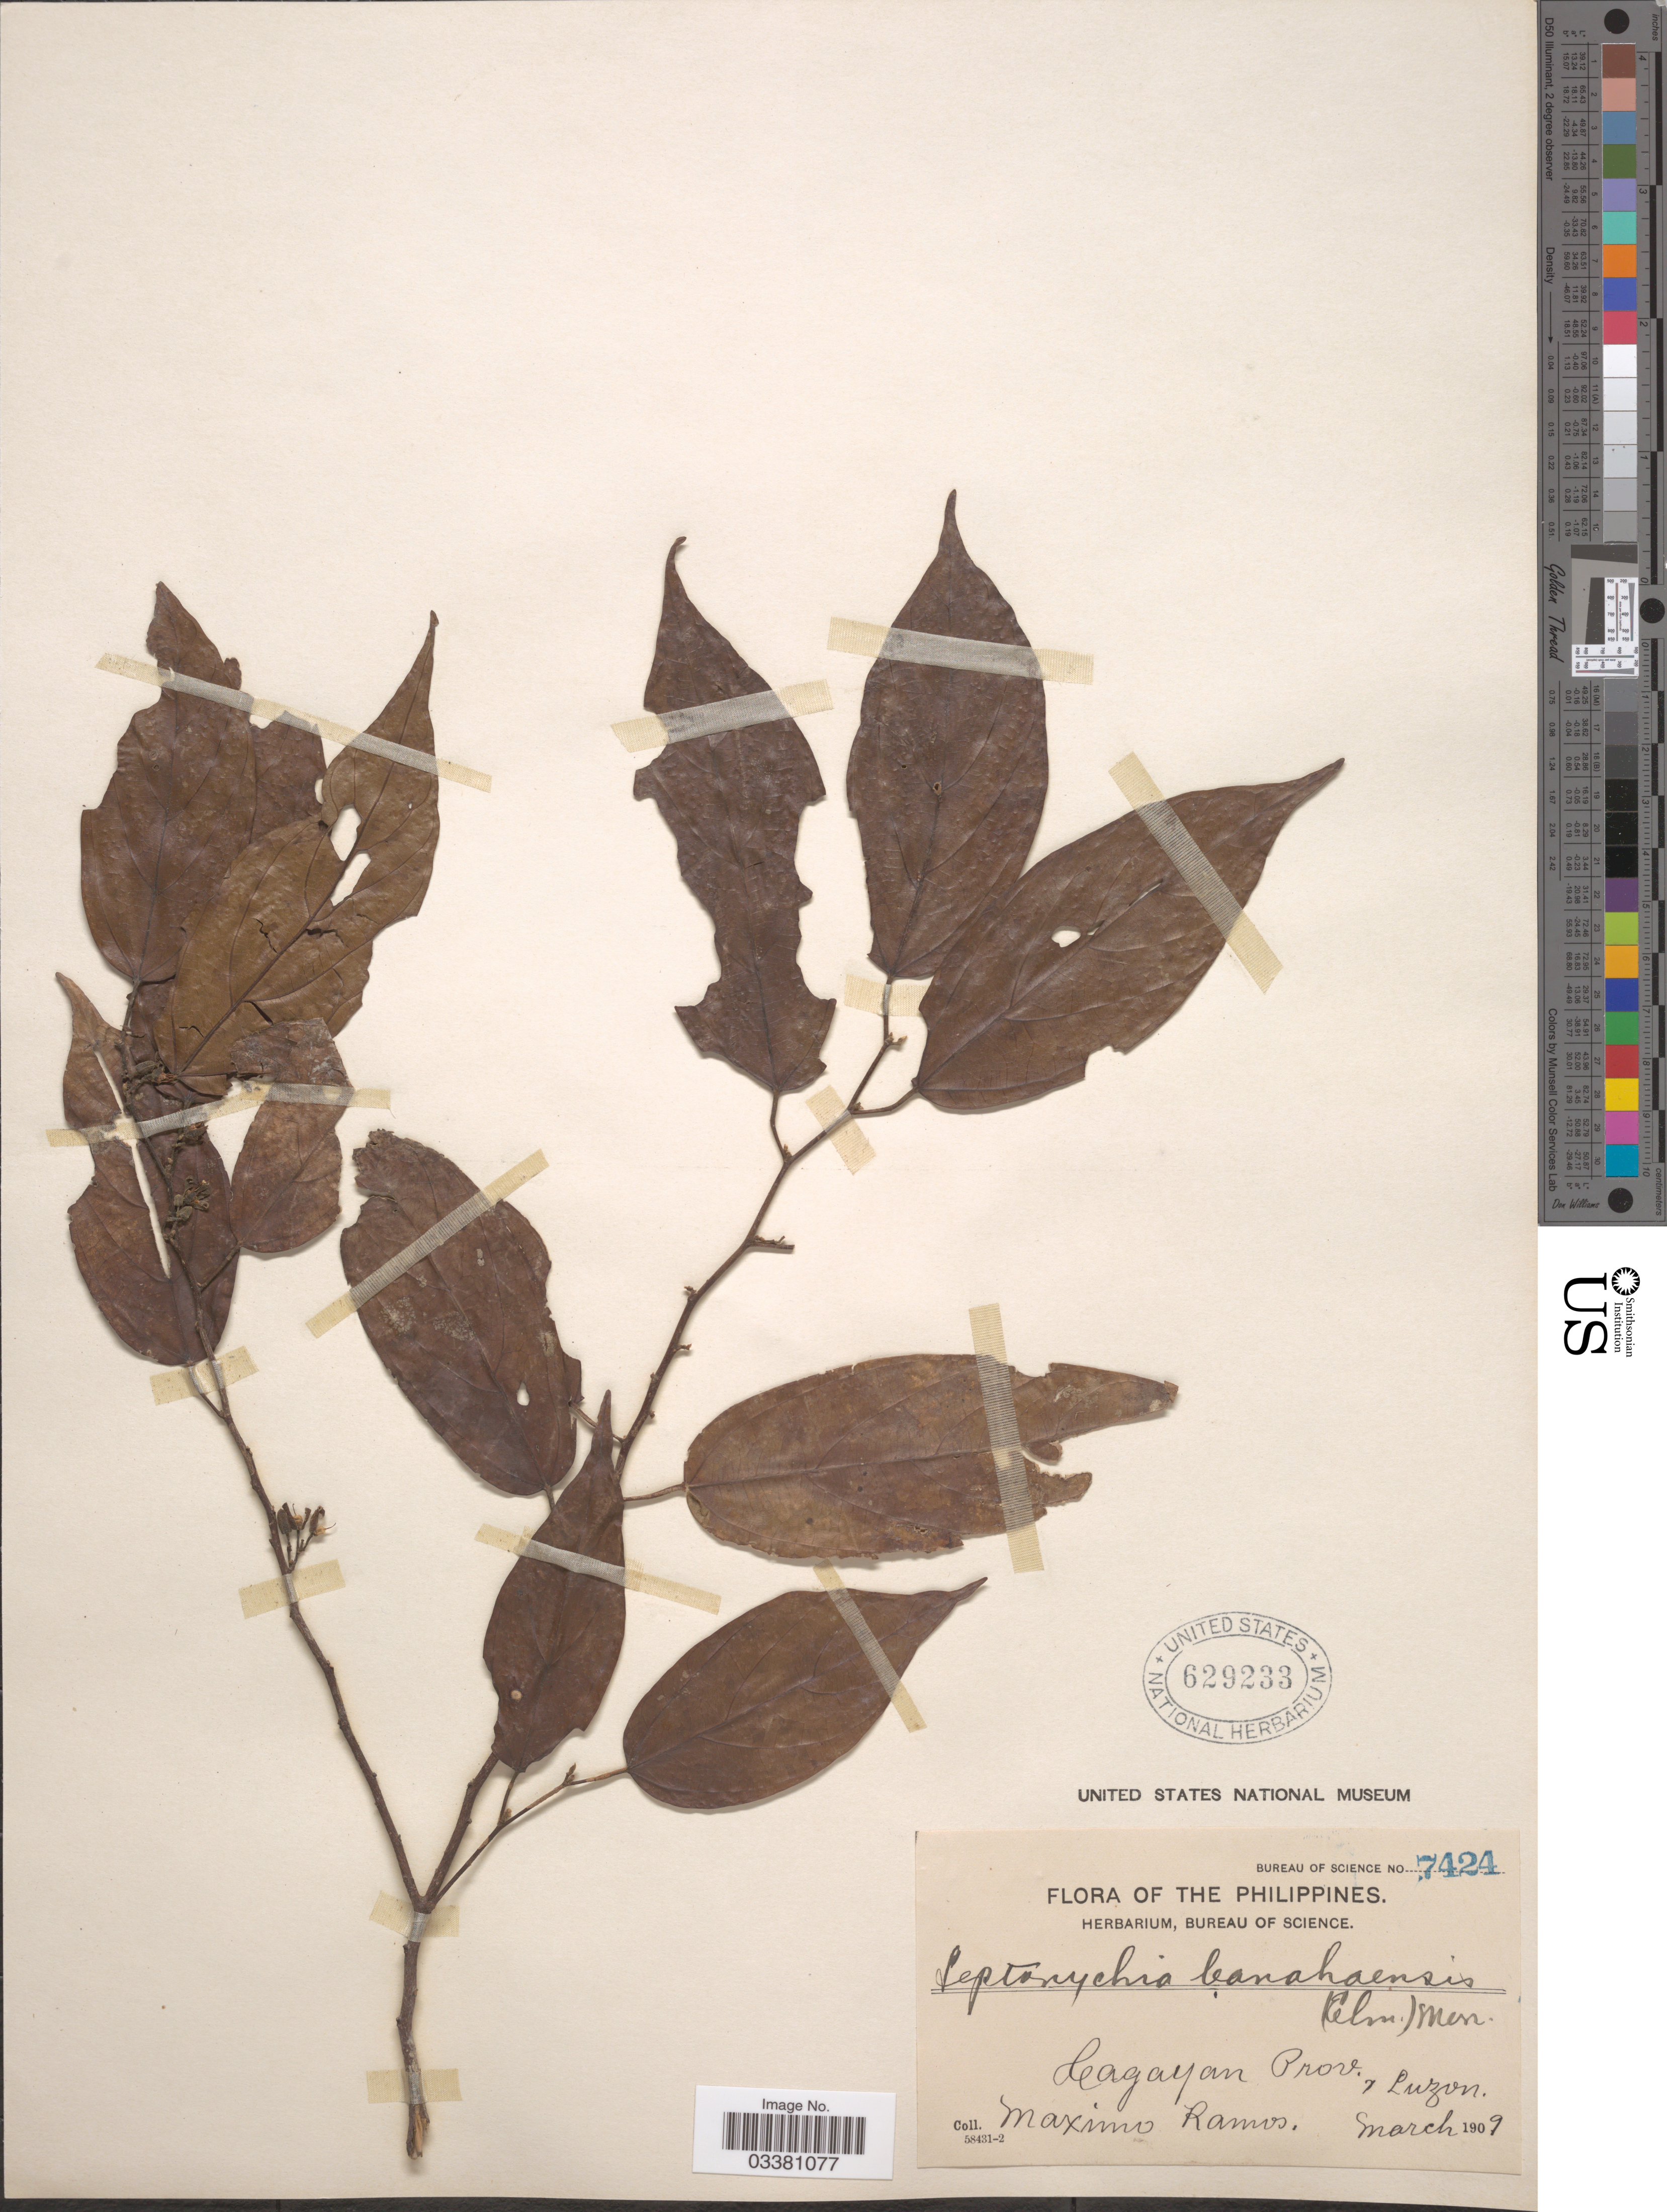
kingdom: Plantae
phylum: Tracheophyta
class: Magnoliopsida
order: Malvales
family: Malvaceae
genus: Leptonychia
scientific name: Leptonychia banahaensis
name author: Merr.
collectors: M. Ramos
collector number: Bureau of Science 7424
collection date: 1909-03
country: Philippines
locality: Cagayan Prov., Luzon.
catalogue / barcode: US 629233